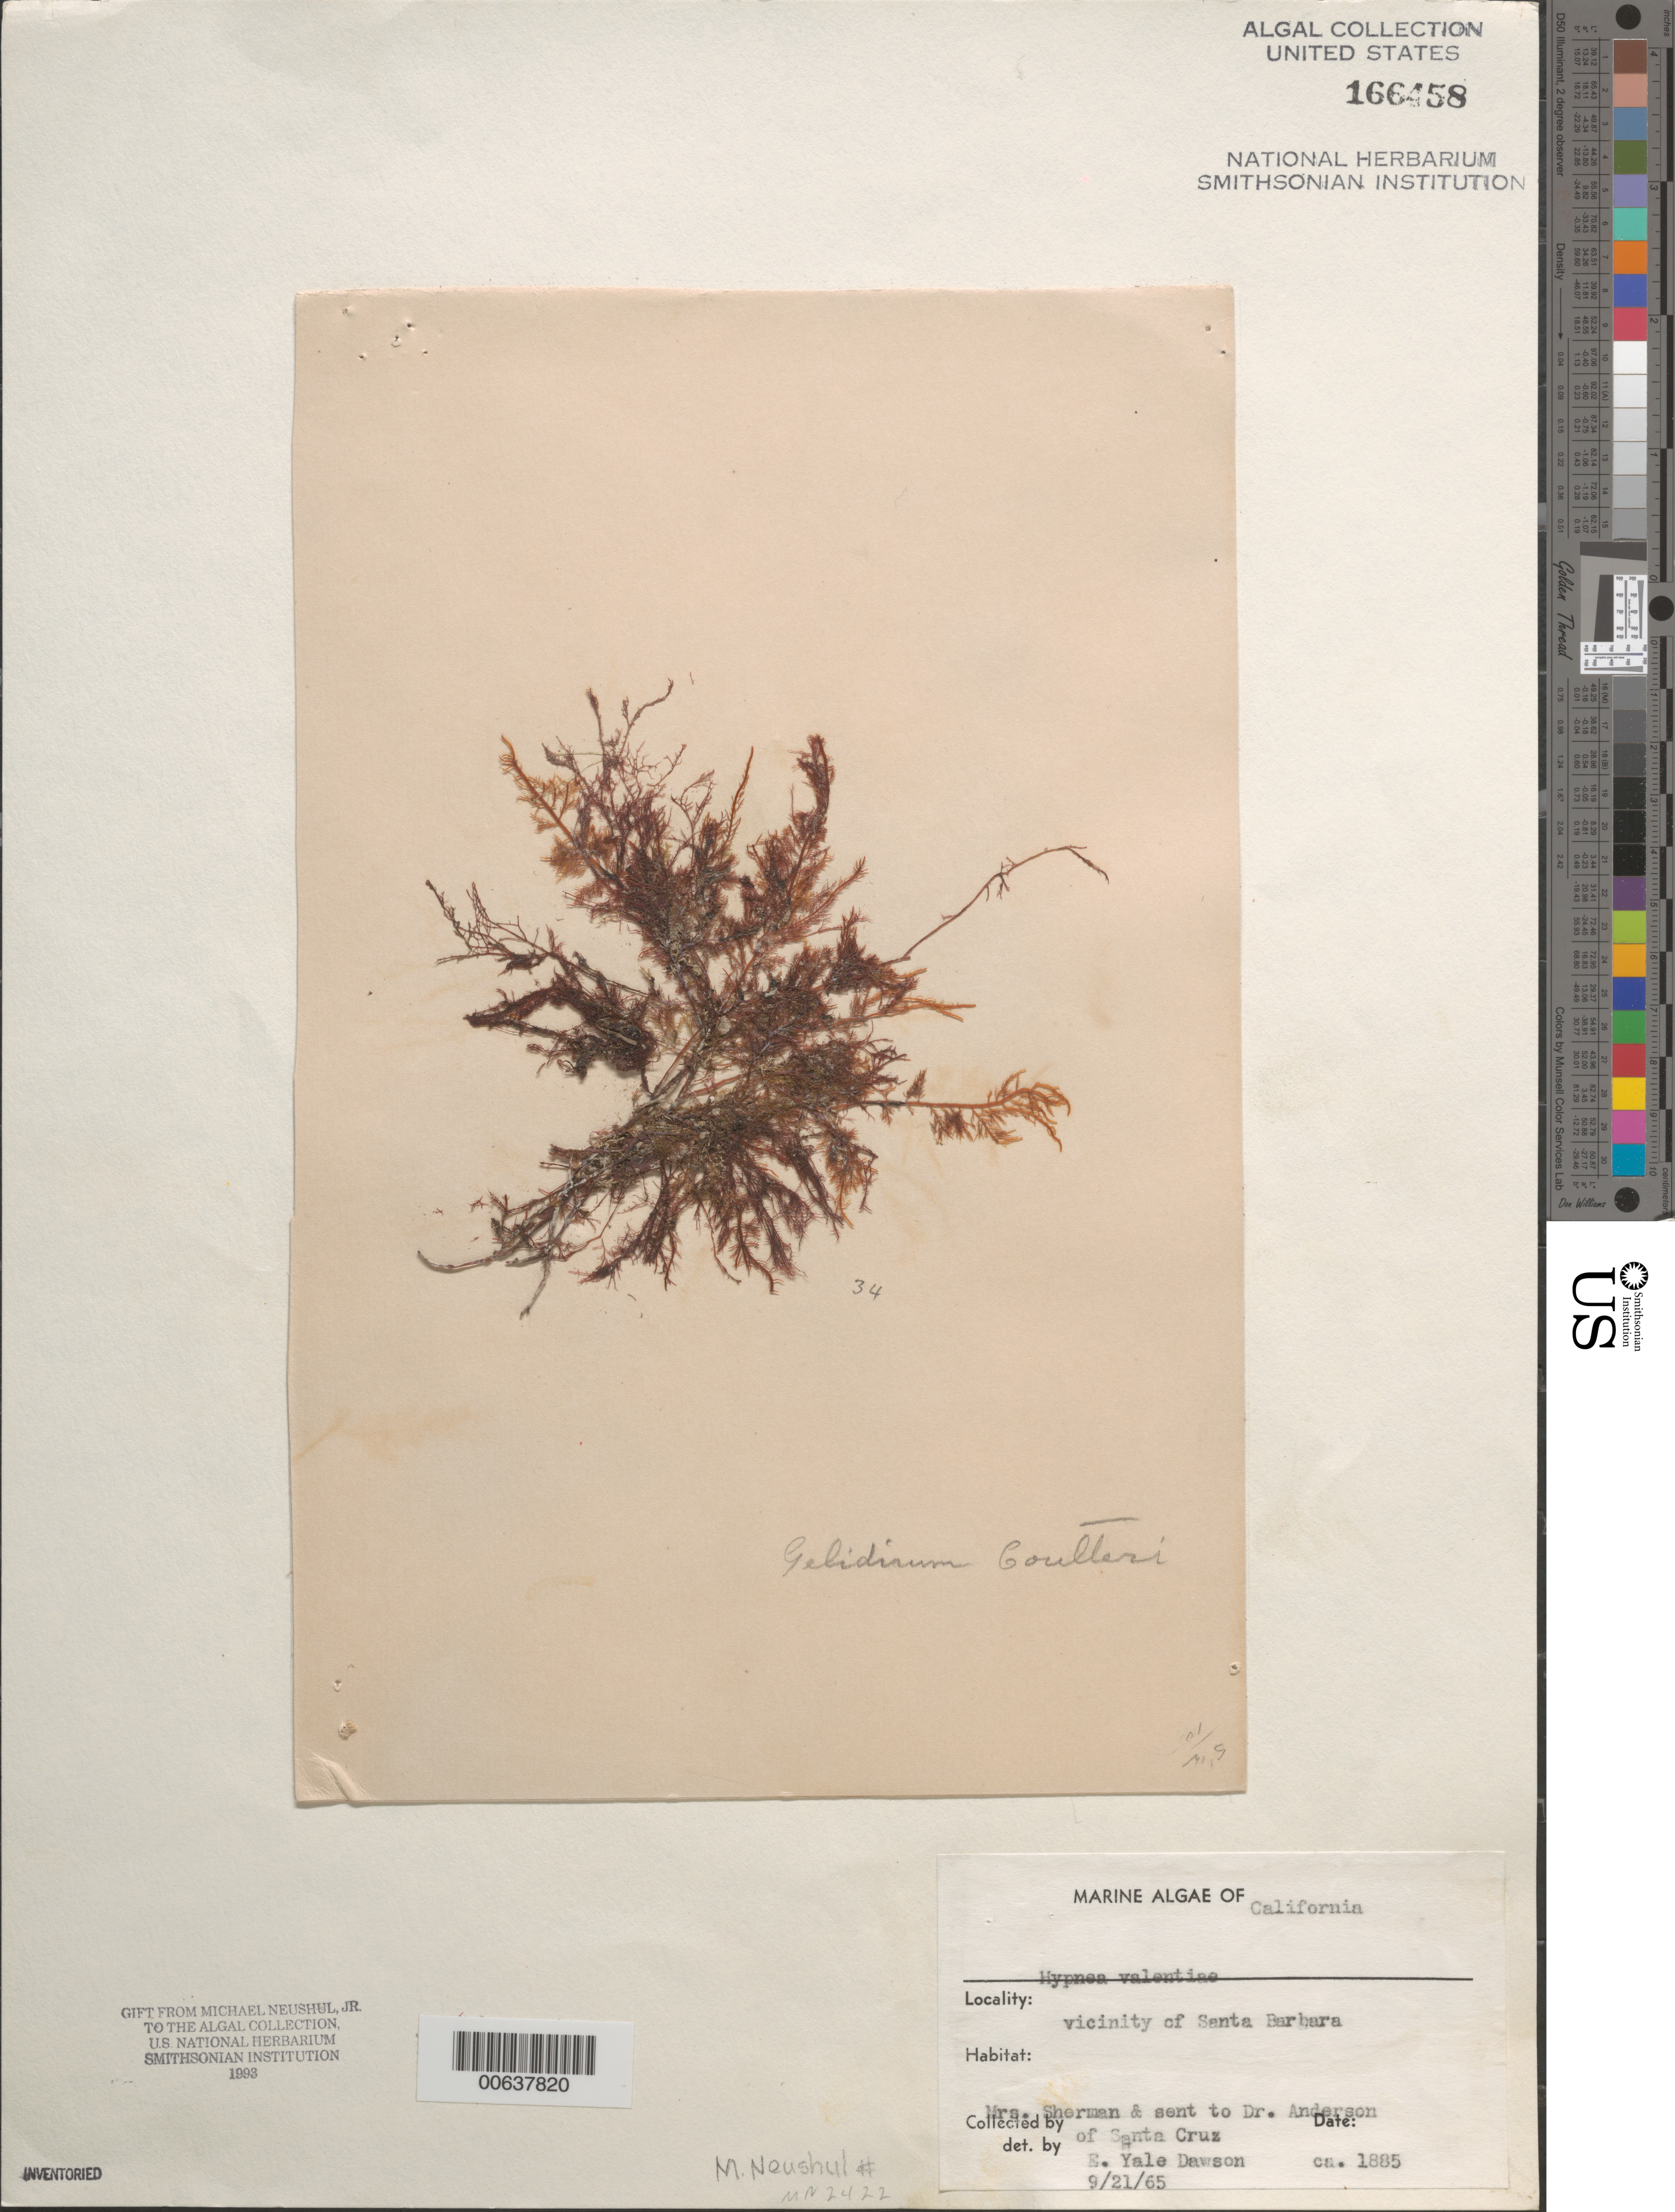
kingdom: Plantae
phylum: Rhodophyta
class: Florideophyceae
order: Gigartinales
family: Cystocloniaceae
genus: Hypnea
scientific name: Hypnea valentiae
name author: (Turner) Mont.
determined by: Dawson, E. Y.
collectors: M. Sherman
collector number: Neushul 2422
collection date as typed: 1885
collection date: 1885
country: United States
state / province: California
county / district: Santa Barbara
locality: Santa Barbara area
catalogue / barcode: US 166458